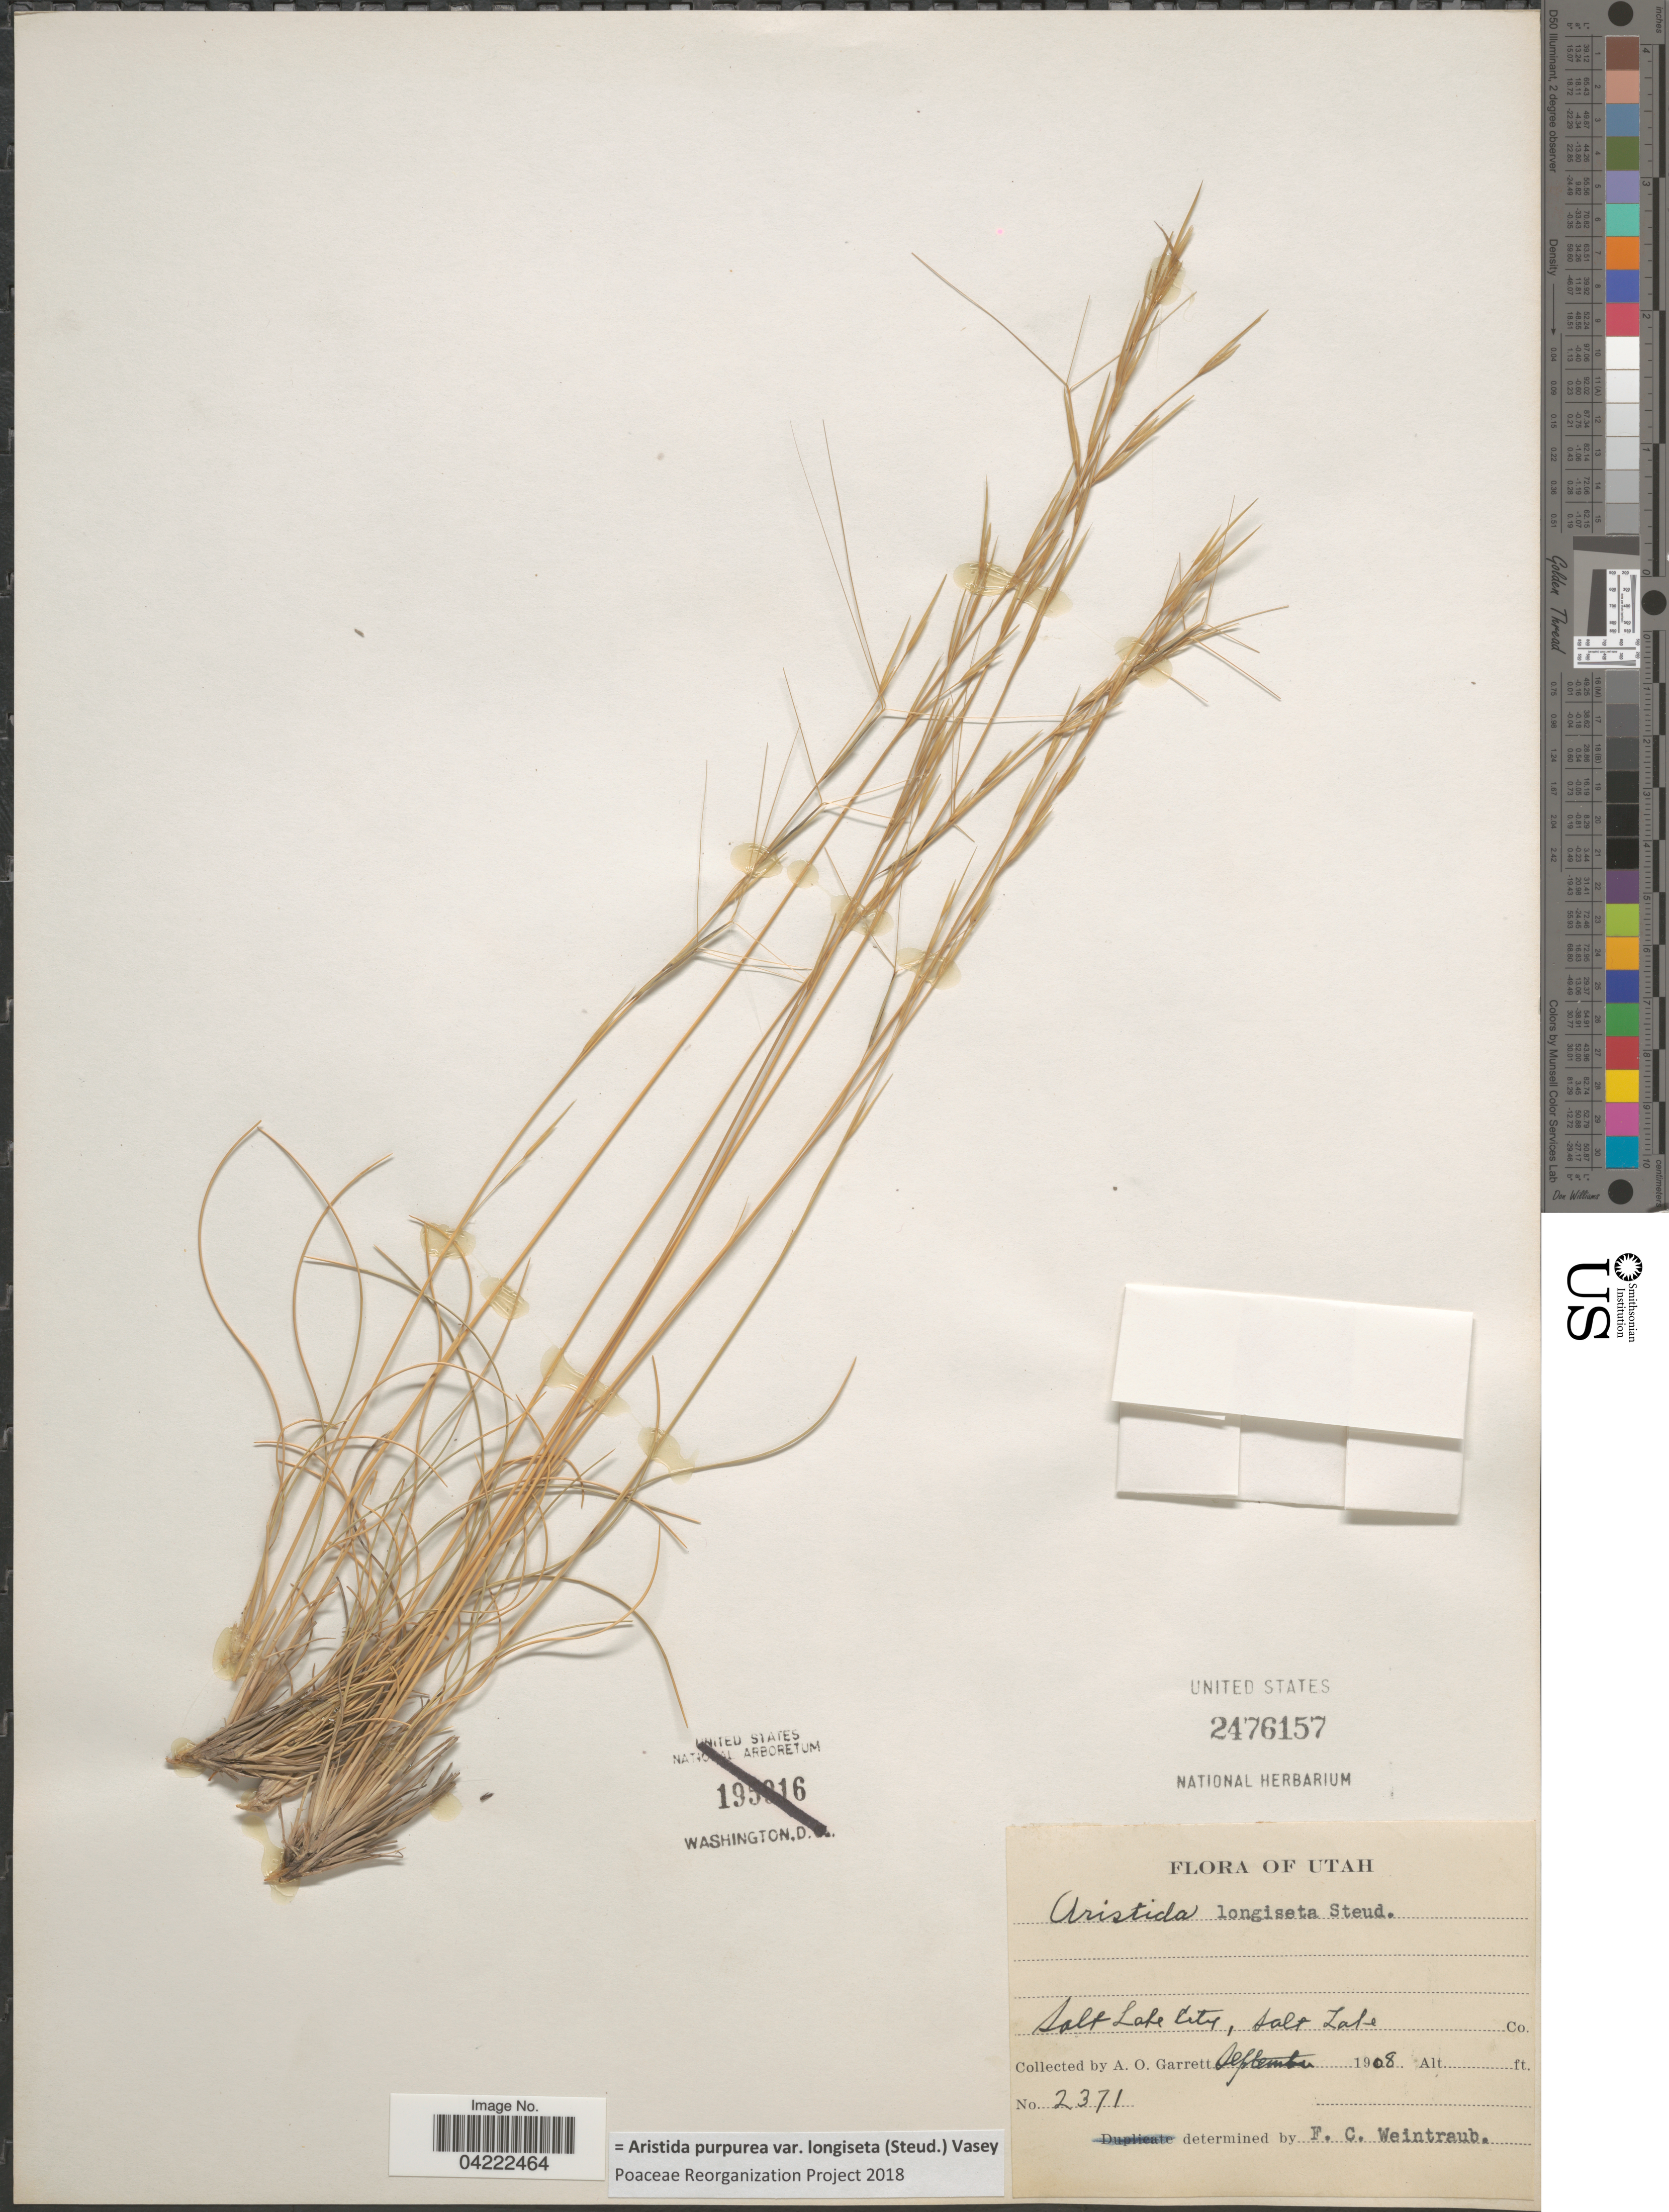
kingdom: Plantae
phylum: Tracheophyta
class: Liliopsida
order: Poales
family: Poaceae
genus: Aristida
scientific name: Aristida purpurea var. longiseta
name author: (Steud.) Vasey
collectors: A. O. Garrett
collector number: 2371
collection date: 1908-09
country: United States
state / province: Utah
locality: Salt Lake City, Salt Lake Co.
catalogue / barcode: US 2476157